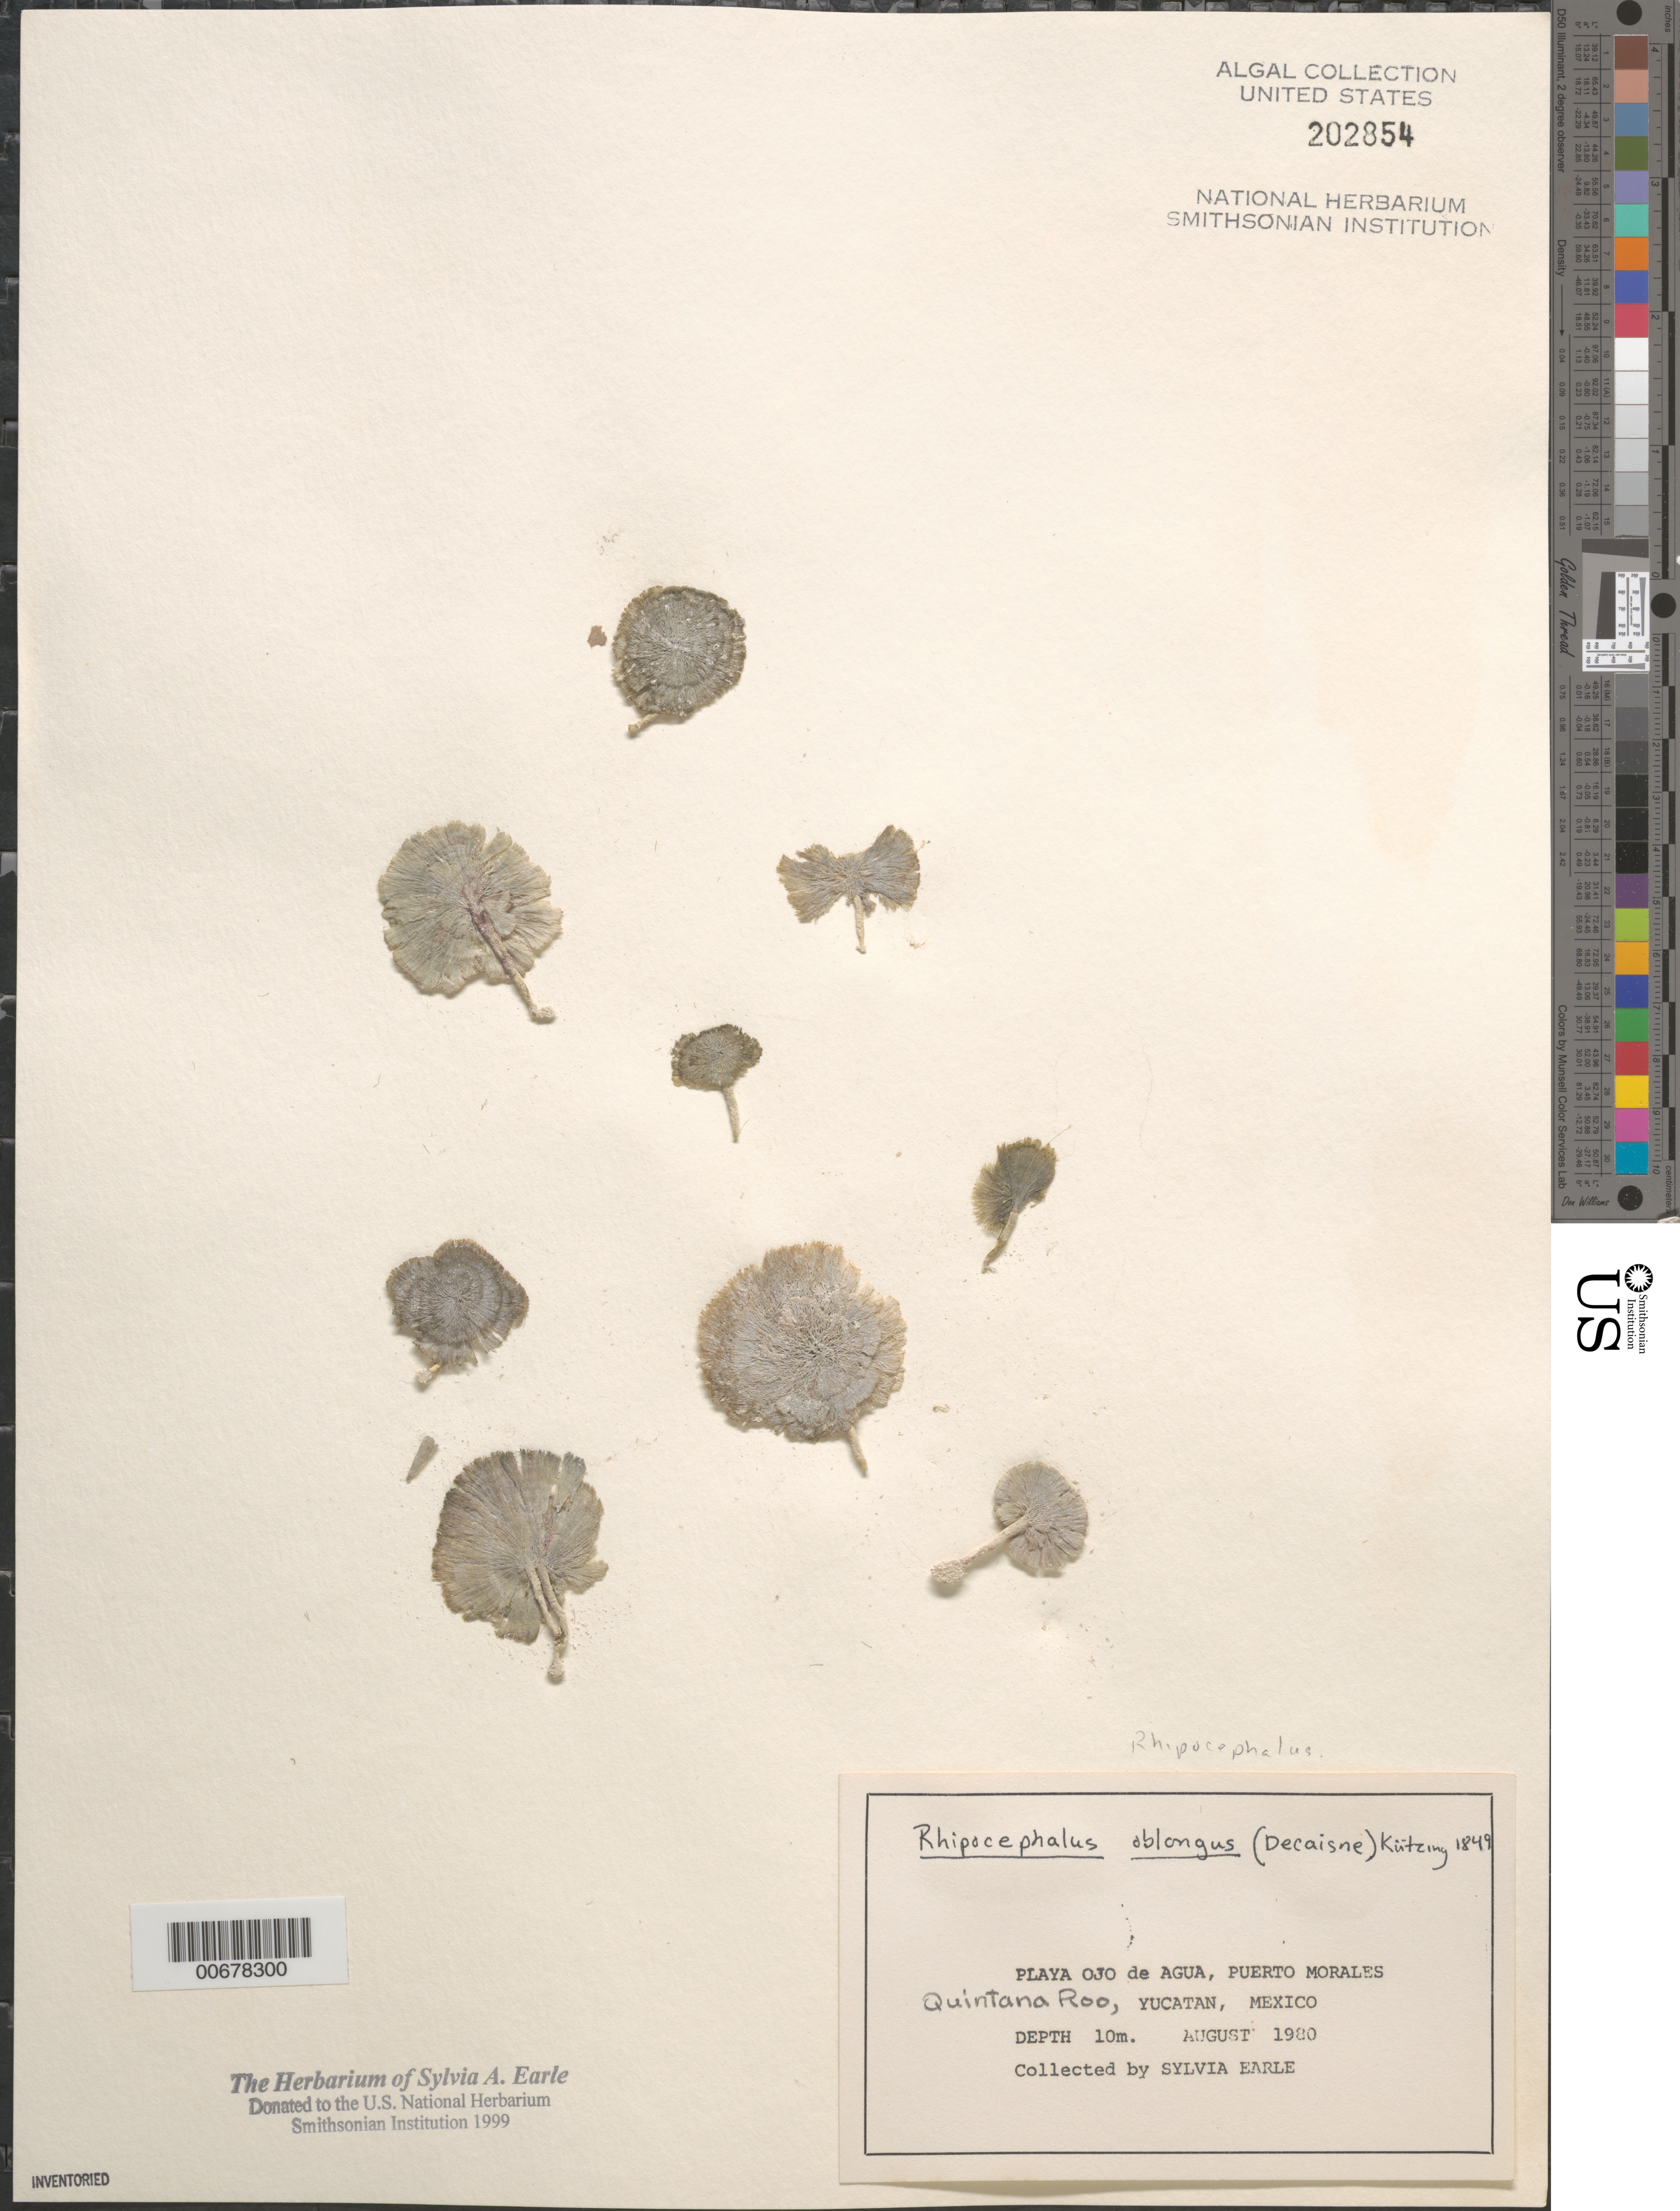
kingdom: Plantae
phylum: Chlorophyta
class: Ulvophyceae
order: Bryopsidales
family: Udoteaceae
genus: Rhipocephalus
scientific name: Rhipocephalus oblongus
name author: (Decne.) Kütz.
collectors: S. A. Earle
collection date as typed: Aug 1980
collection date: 1980-08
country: Mexico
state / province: Quintana Roo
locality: Playa Ojo de Agua, Puerto Morales, Yucatan Peninsula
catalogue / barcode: US 202854